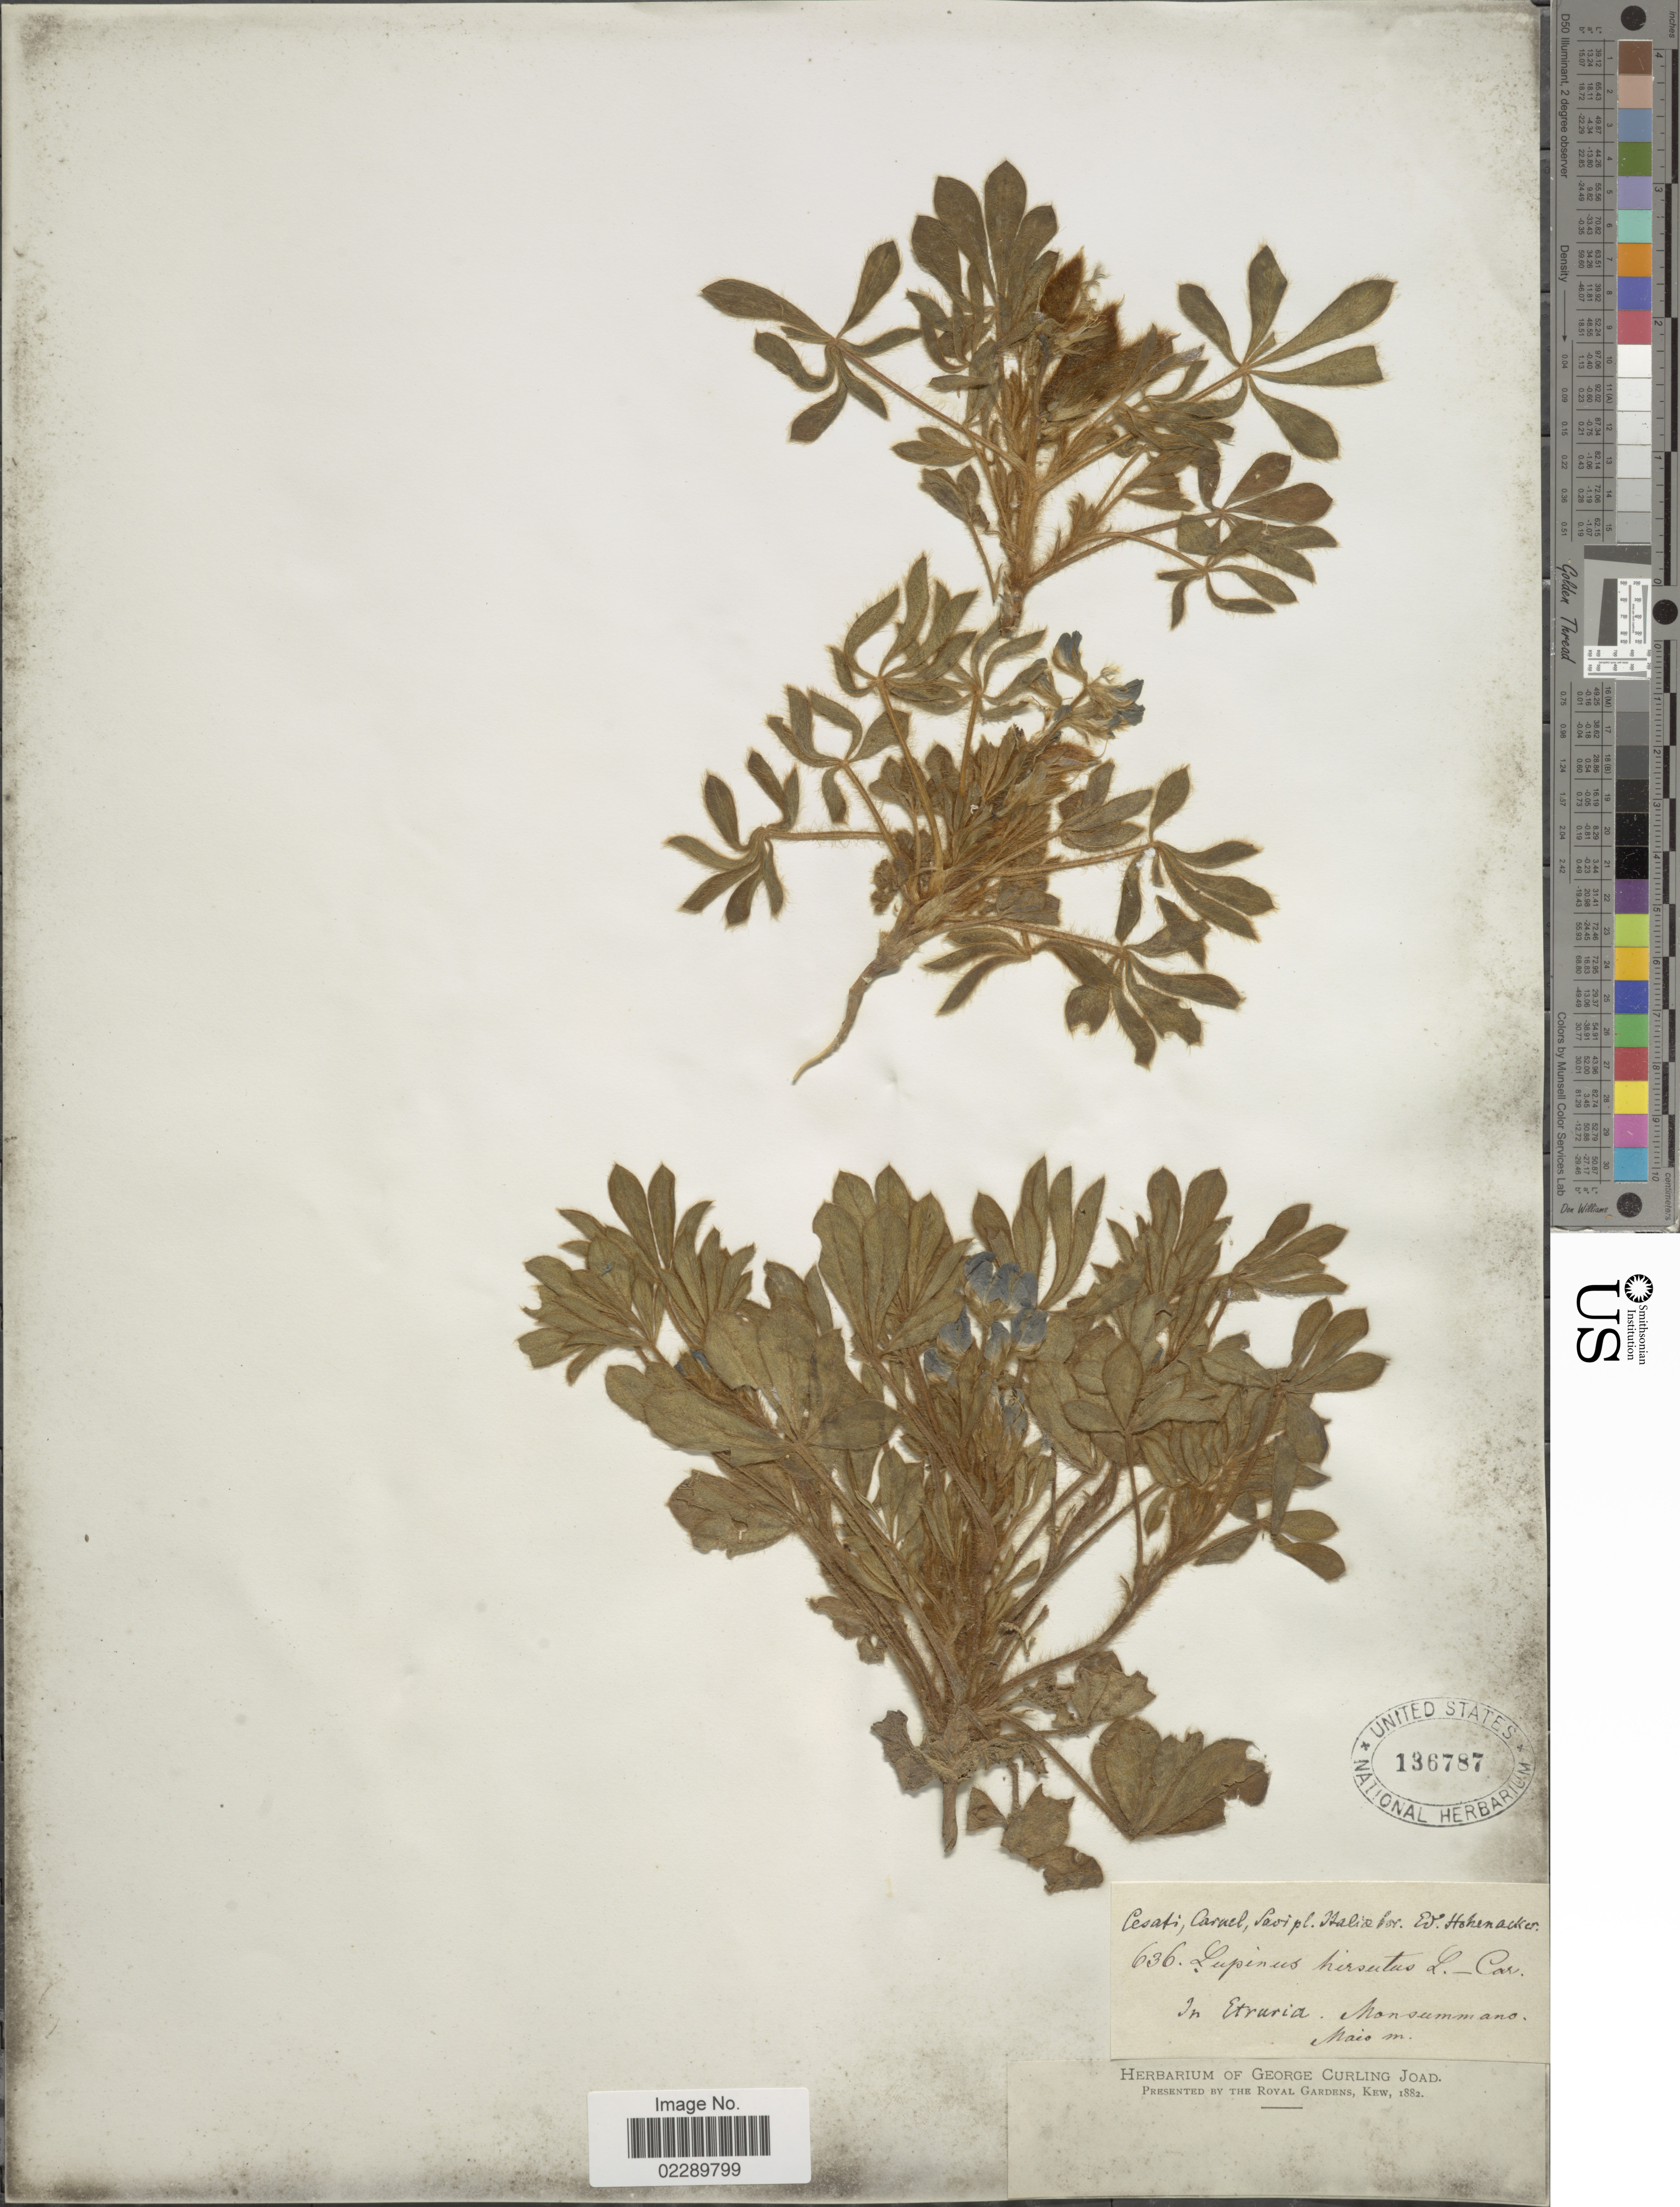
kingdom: Plantae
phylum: Tracheophyta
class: Magnoliopsida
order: Fabales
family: Fabaceae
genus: Lupinus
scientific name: Lupinus pilosus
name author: L.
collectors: E. Hohenacker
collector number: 636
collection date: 1882-05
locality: In Extruria. Monsummano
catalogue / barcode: US 136787